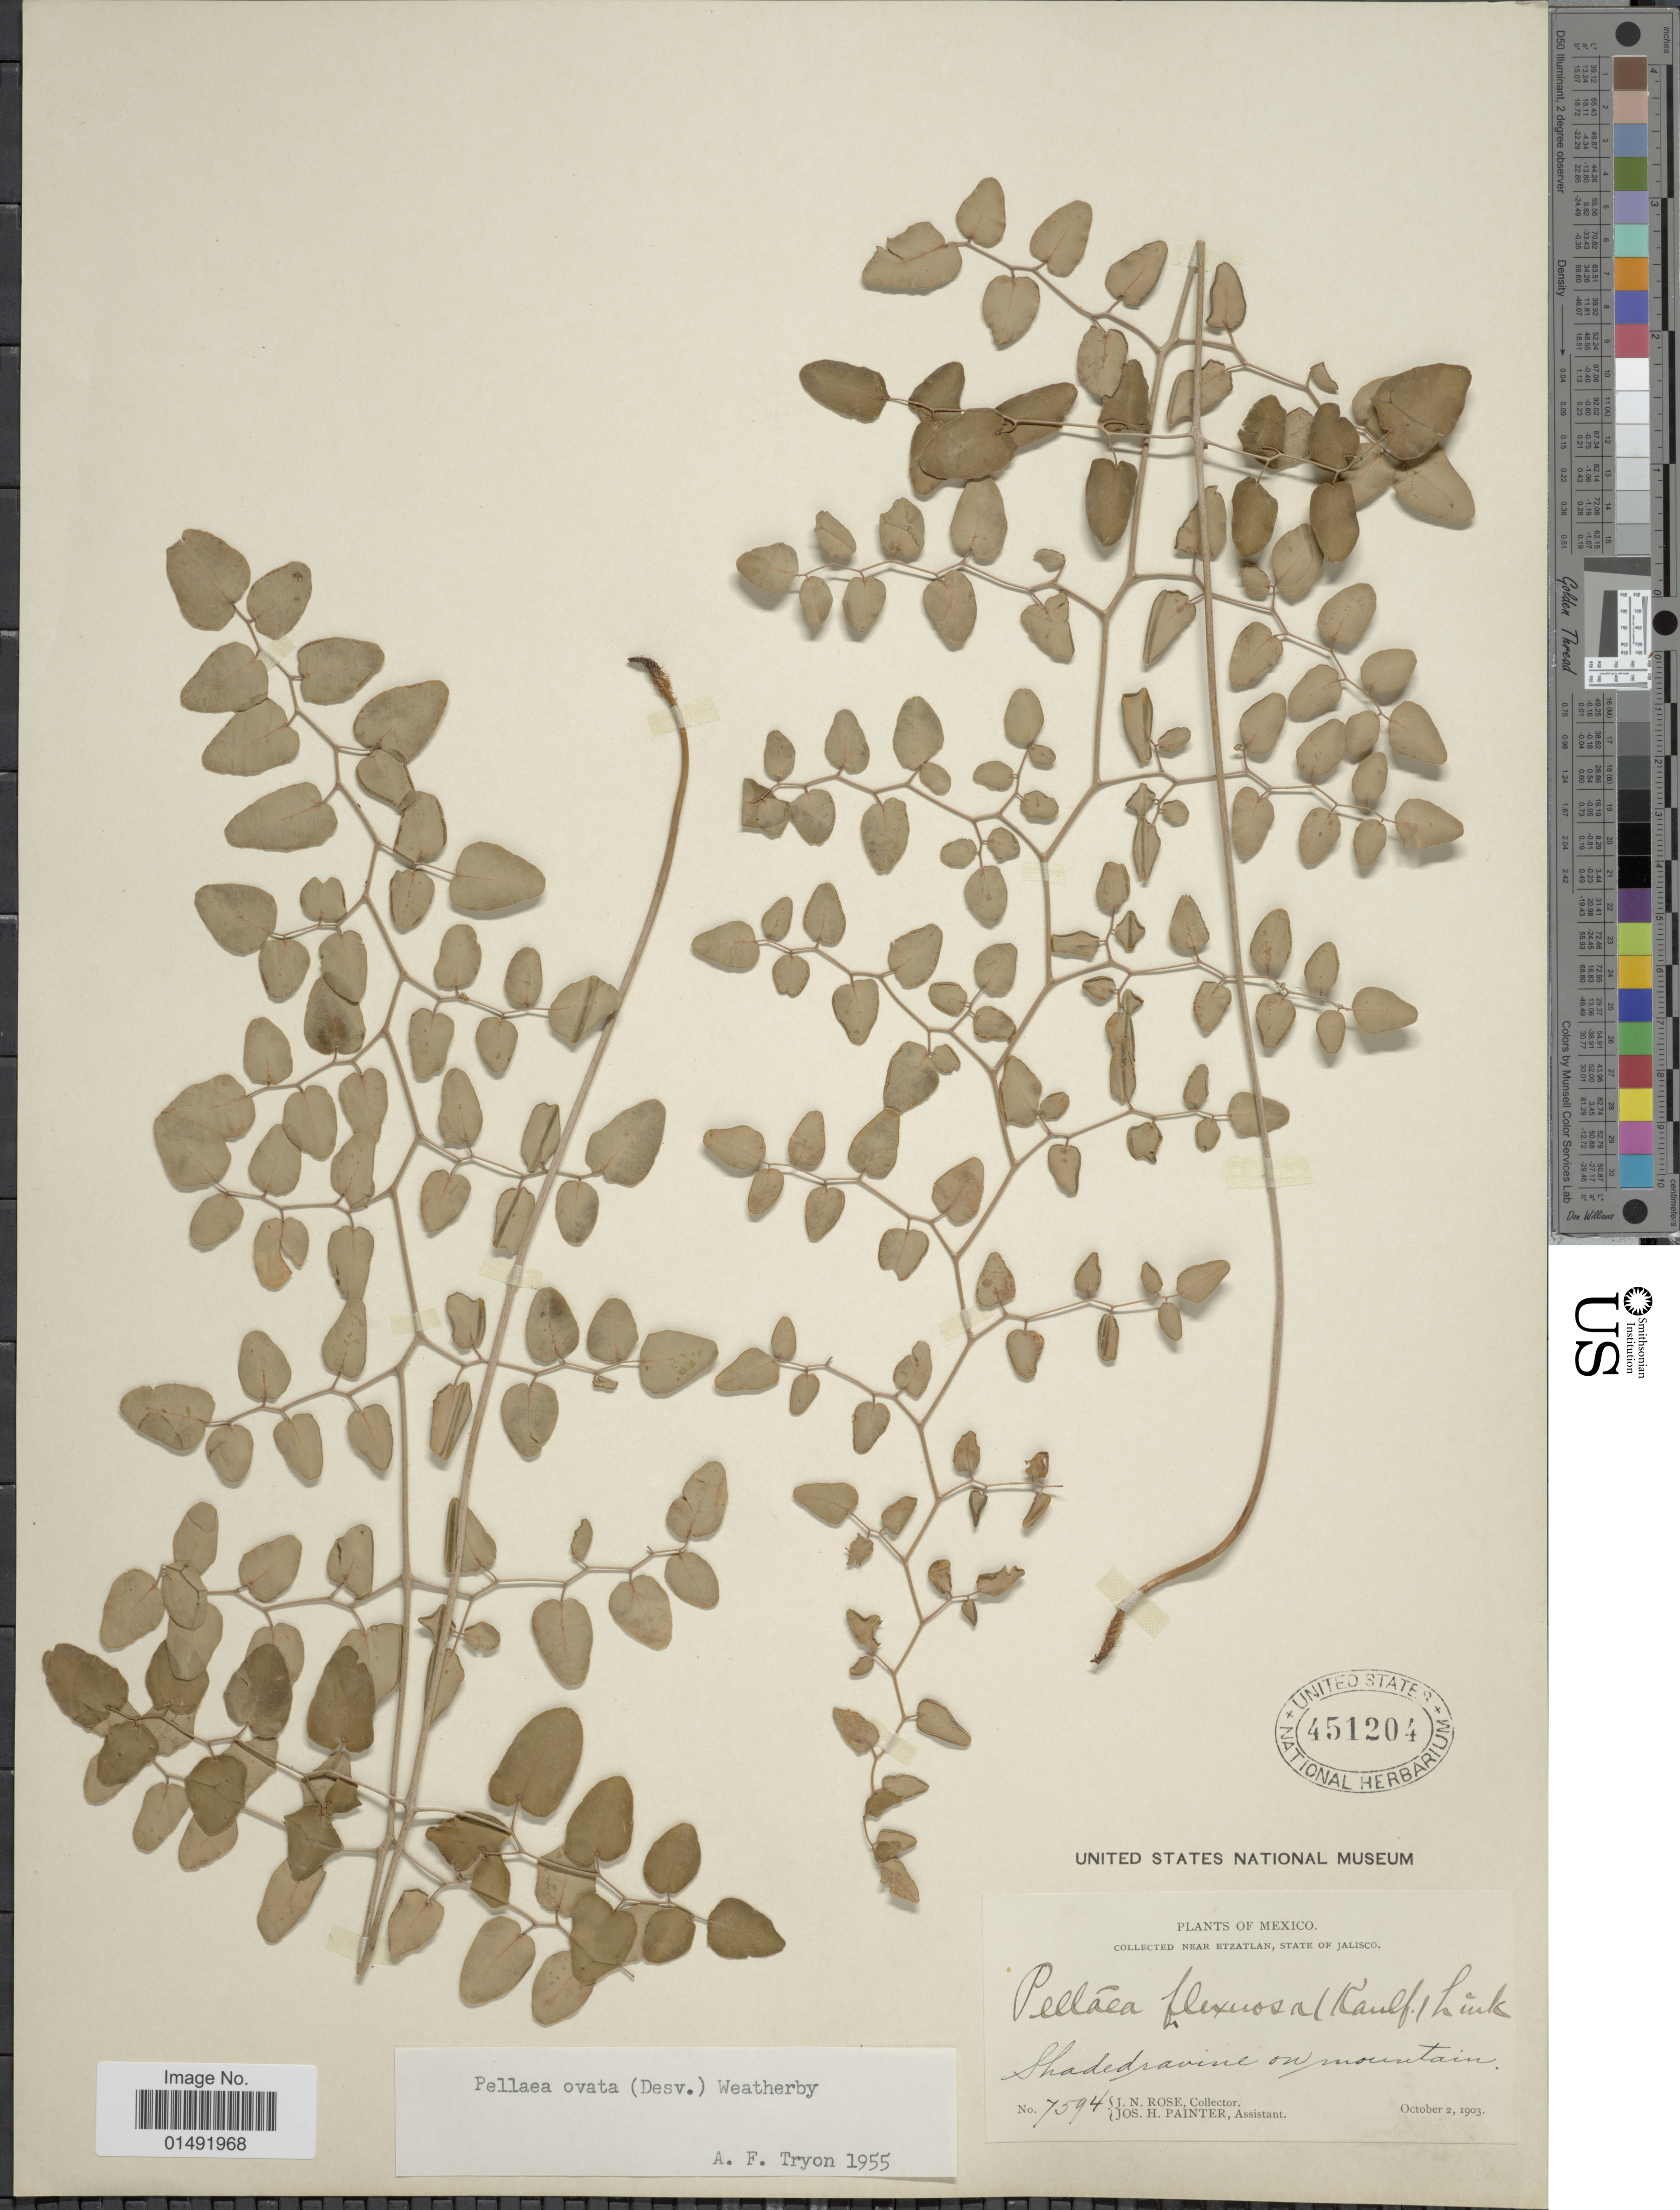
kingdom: Plantae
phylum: Tracheophyta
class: Polypodiopsida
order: Polypodiales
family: Pteridaceae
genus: Pellaea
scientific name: Pellaea ovata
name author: (Desv.) Weath.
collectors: J. N. Rose & J. H. Painter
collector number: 7594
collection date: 1903-10-02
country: Mexico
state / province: Jalisco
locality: Near Etzatlan, Shaded ravine on mountain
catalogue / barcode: US 451204